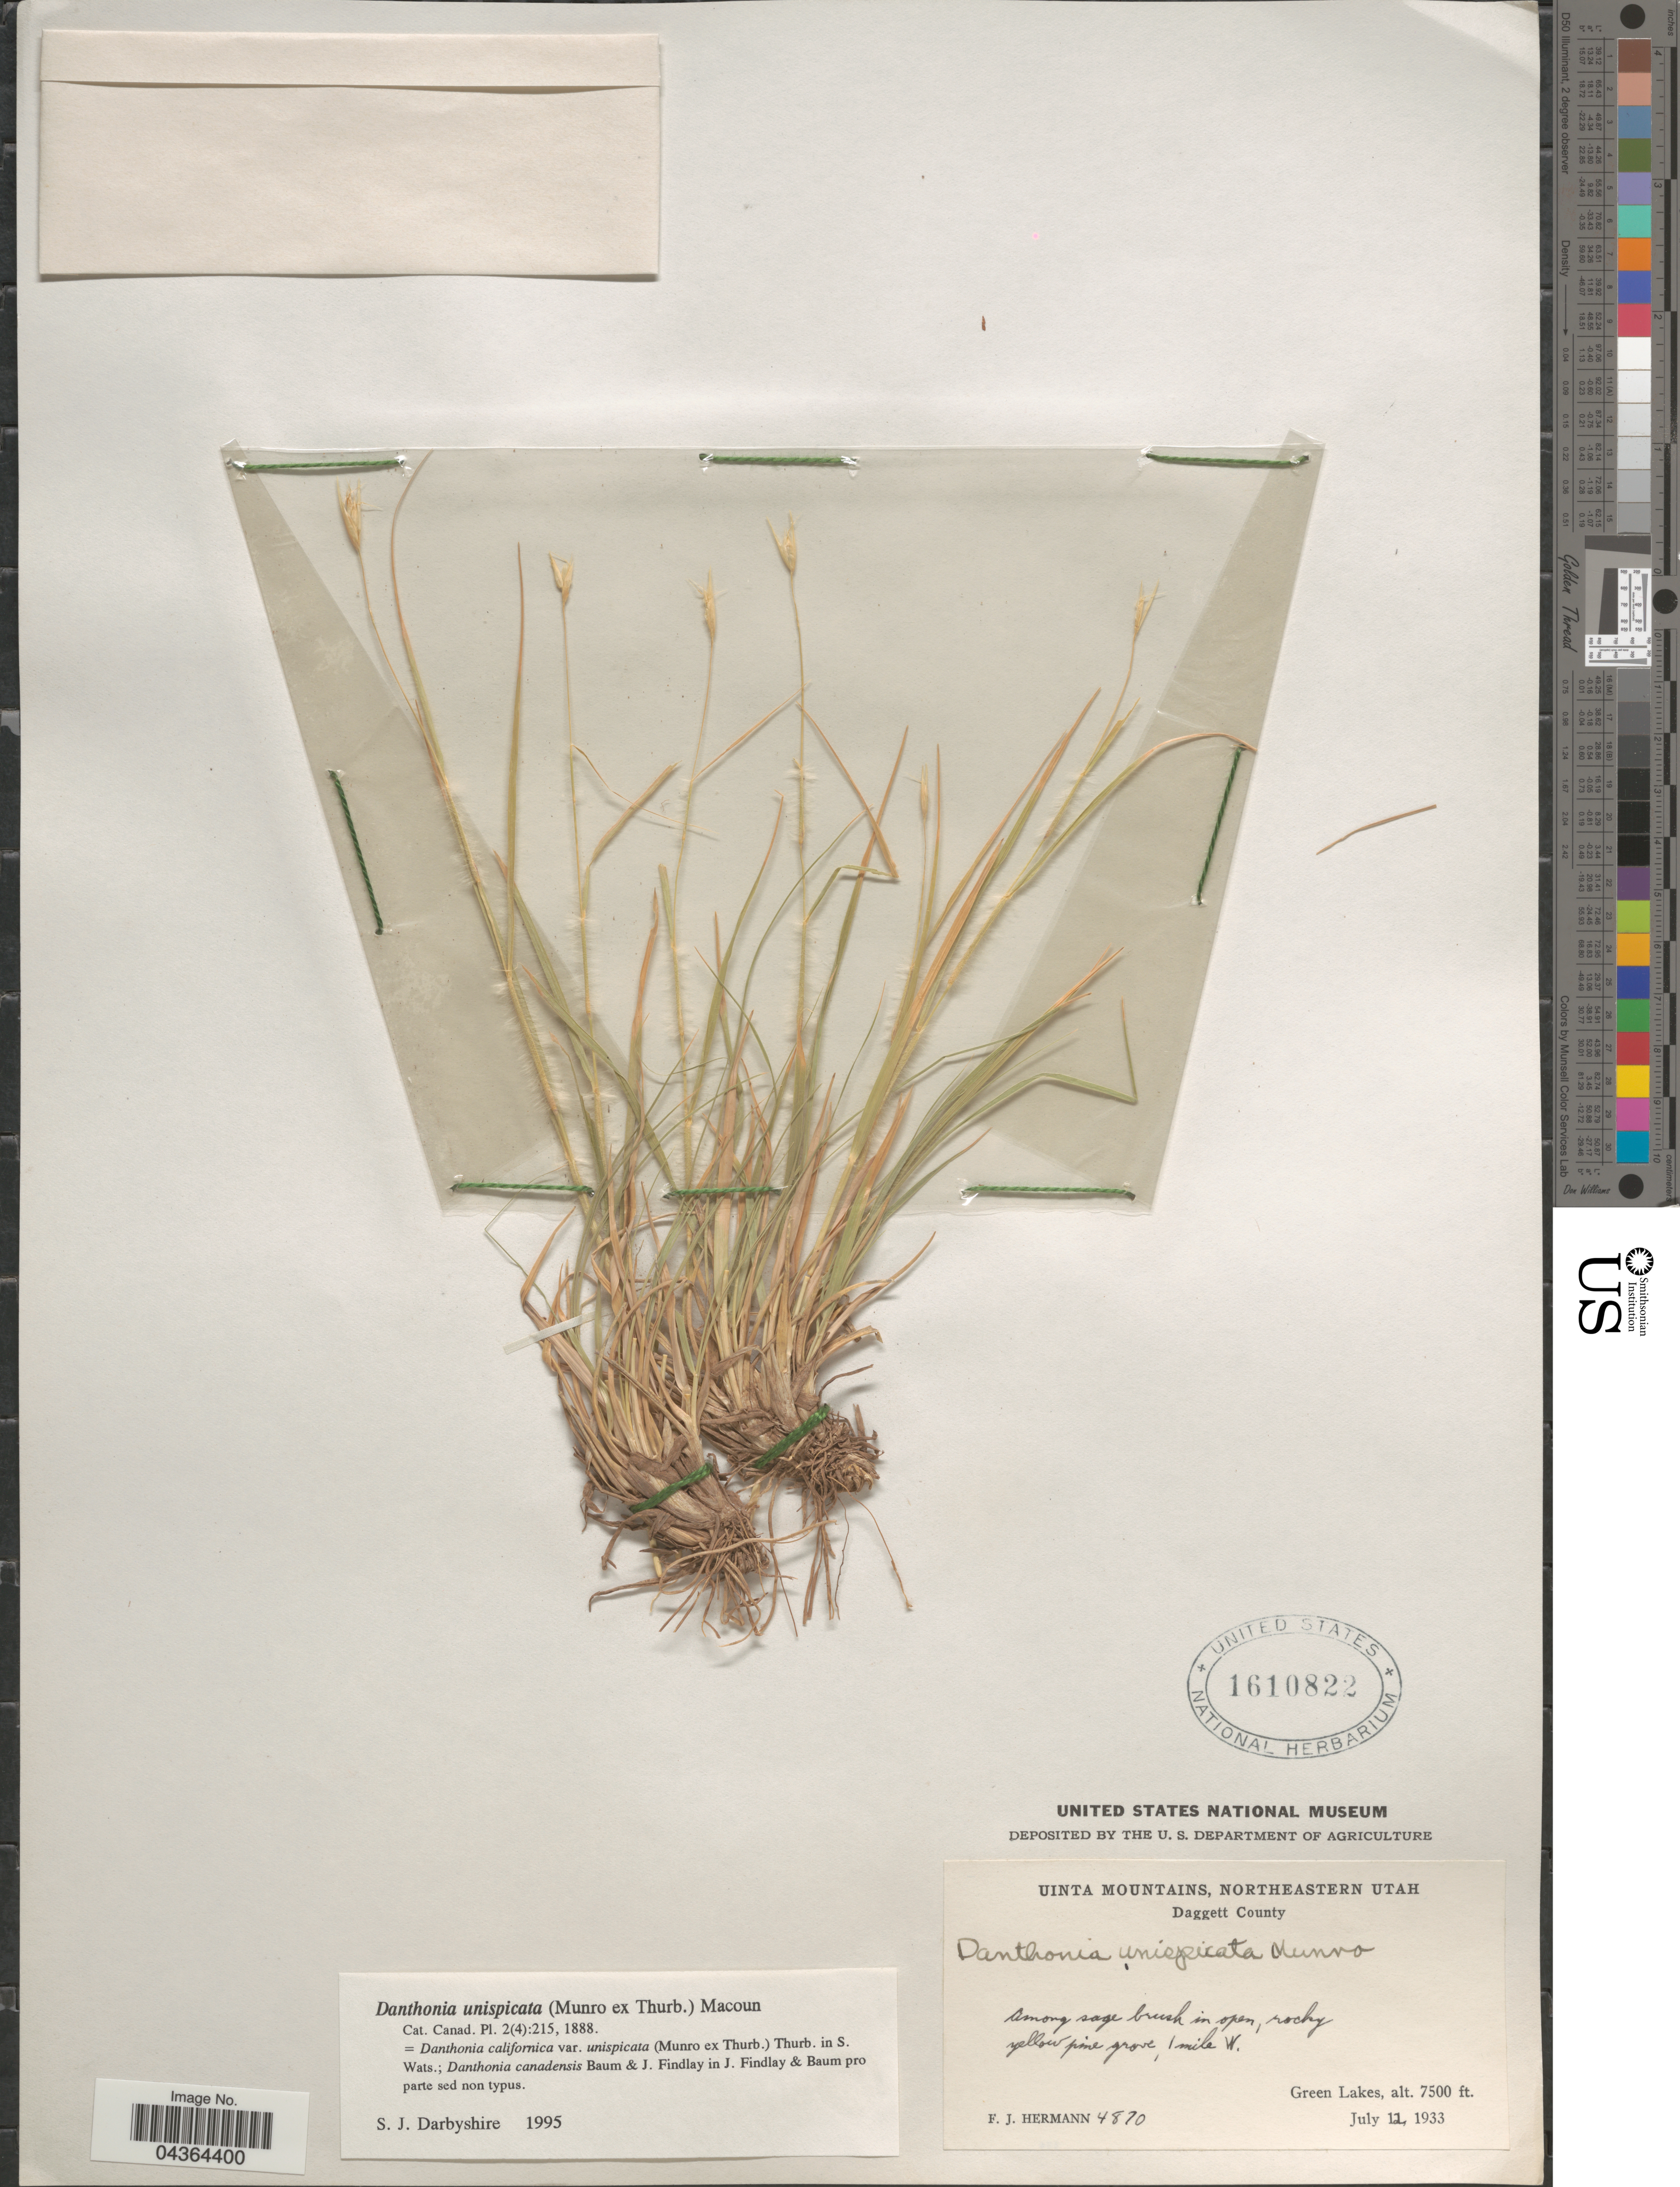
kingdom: Plantae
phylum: Tracheophyta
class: Liliopsida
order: Poales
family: Poaceae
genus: Danthonia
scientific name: Danthonia unispicata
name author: (Thurb.) Munro ex Macoun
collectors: F. J. Hermann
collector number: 4870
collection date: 1933-07-12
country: United States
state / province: Utah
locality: Uinta Mountains, Northeastern Utah. Daggett County. Among sage brush in open, rocky yellow pine grove, 1 mile W. Green Lakes.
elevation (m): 2286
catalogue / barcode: US 1610822